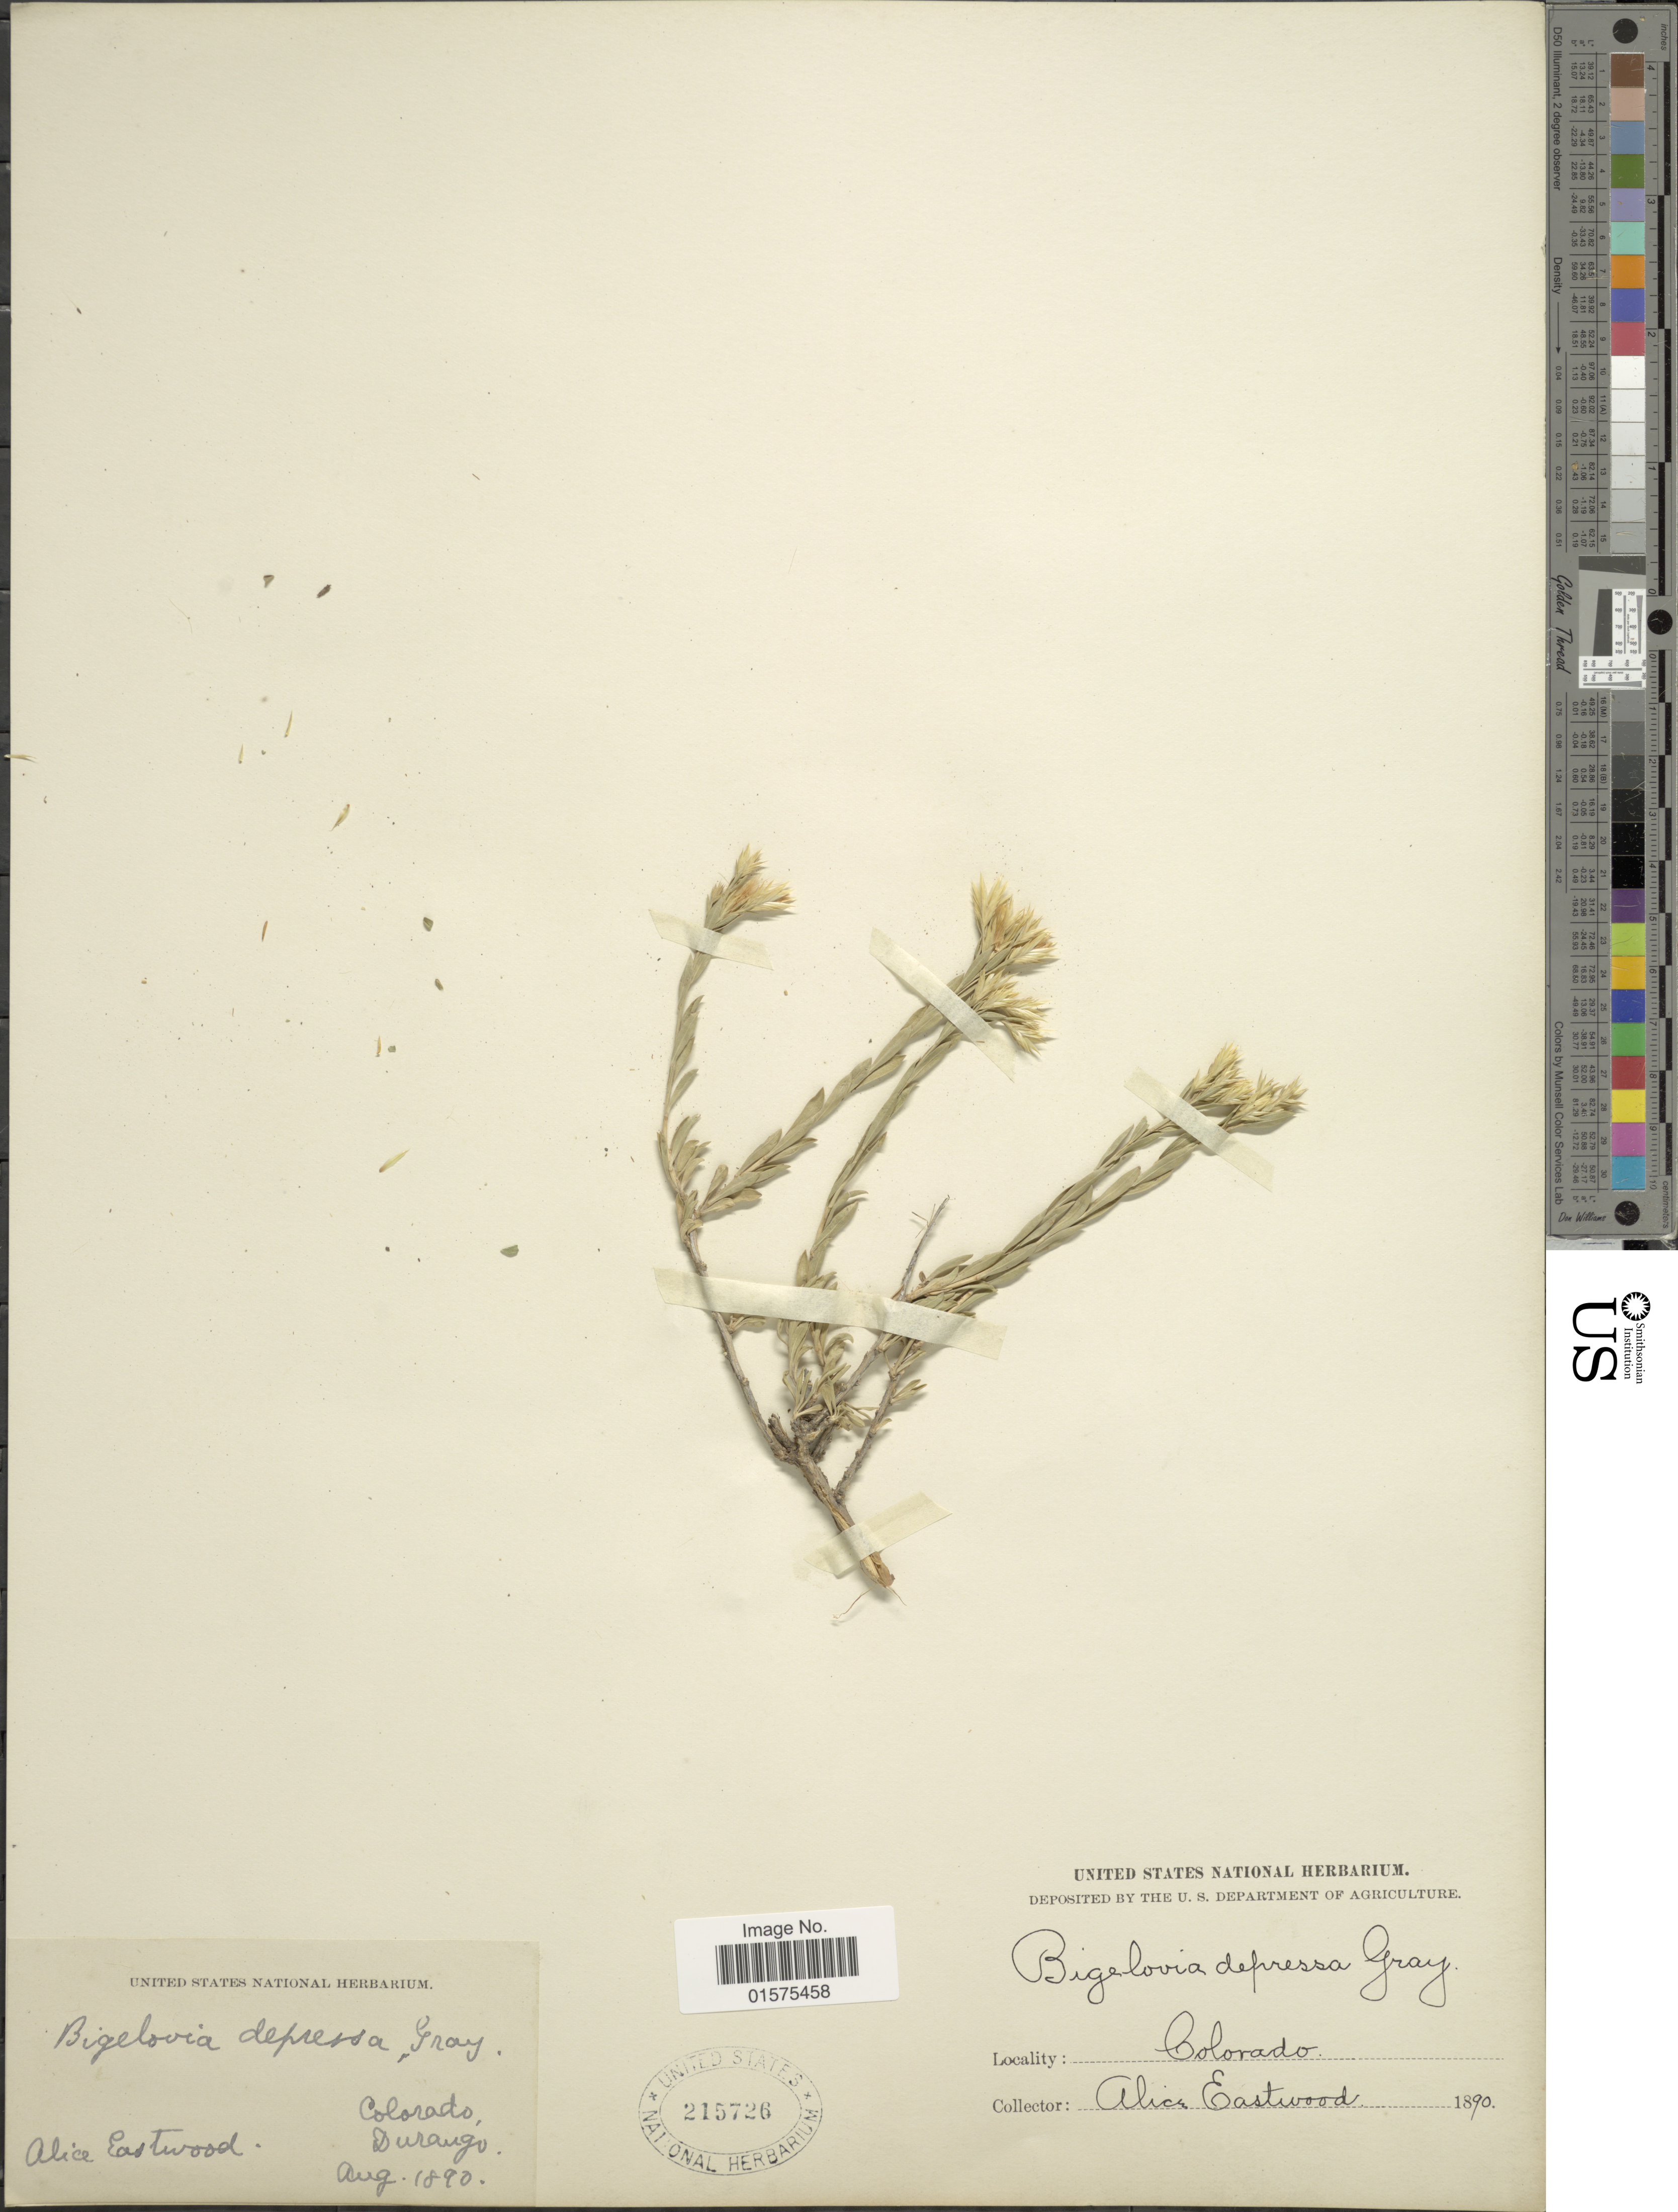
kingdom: Plantae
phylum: Tracheophyta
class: Magnoliopsida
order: Asterales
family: Asteraceae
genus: Chrysothamnus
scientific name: Chrysothamnus depressus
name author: Nutt.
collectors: A. Eastwood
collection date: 1890-08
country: United States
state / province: Colorado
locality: Durango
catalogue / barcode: US 215726